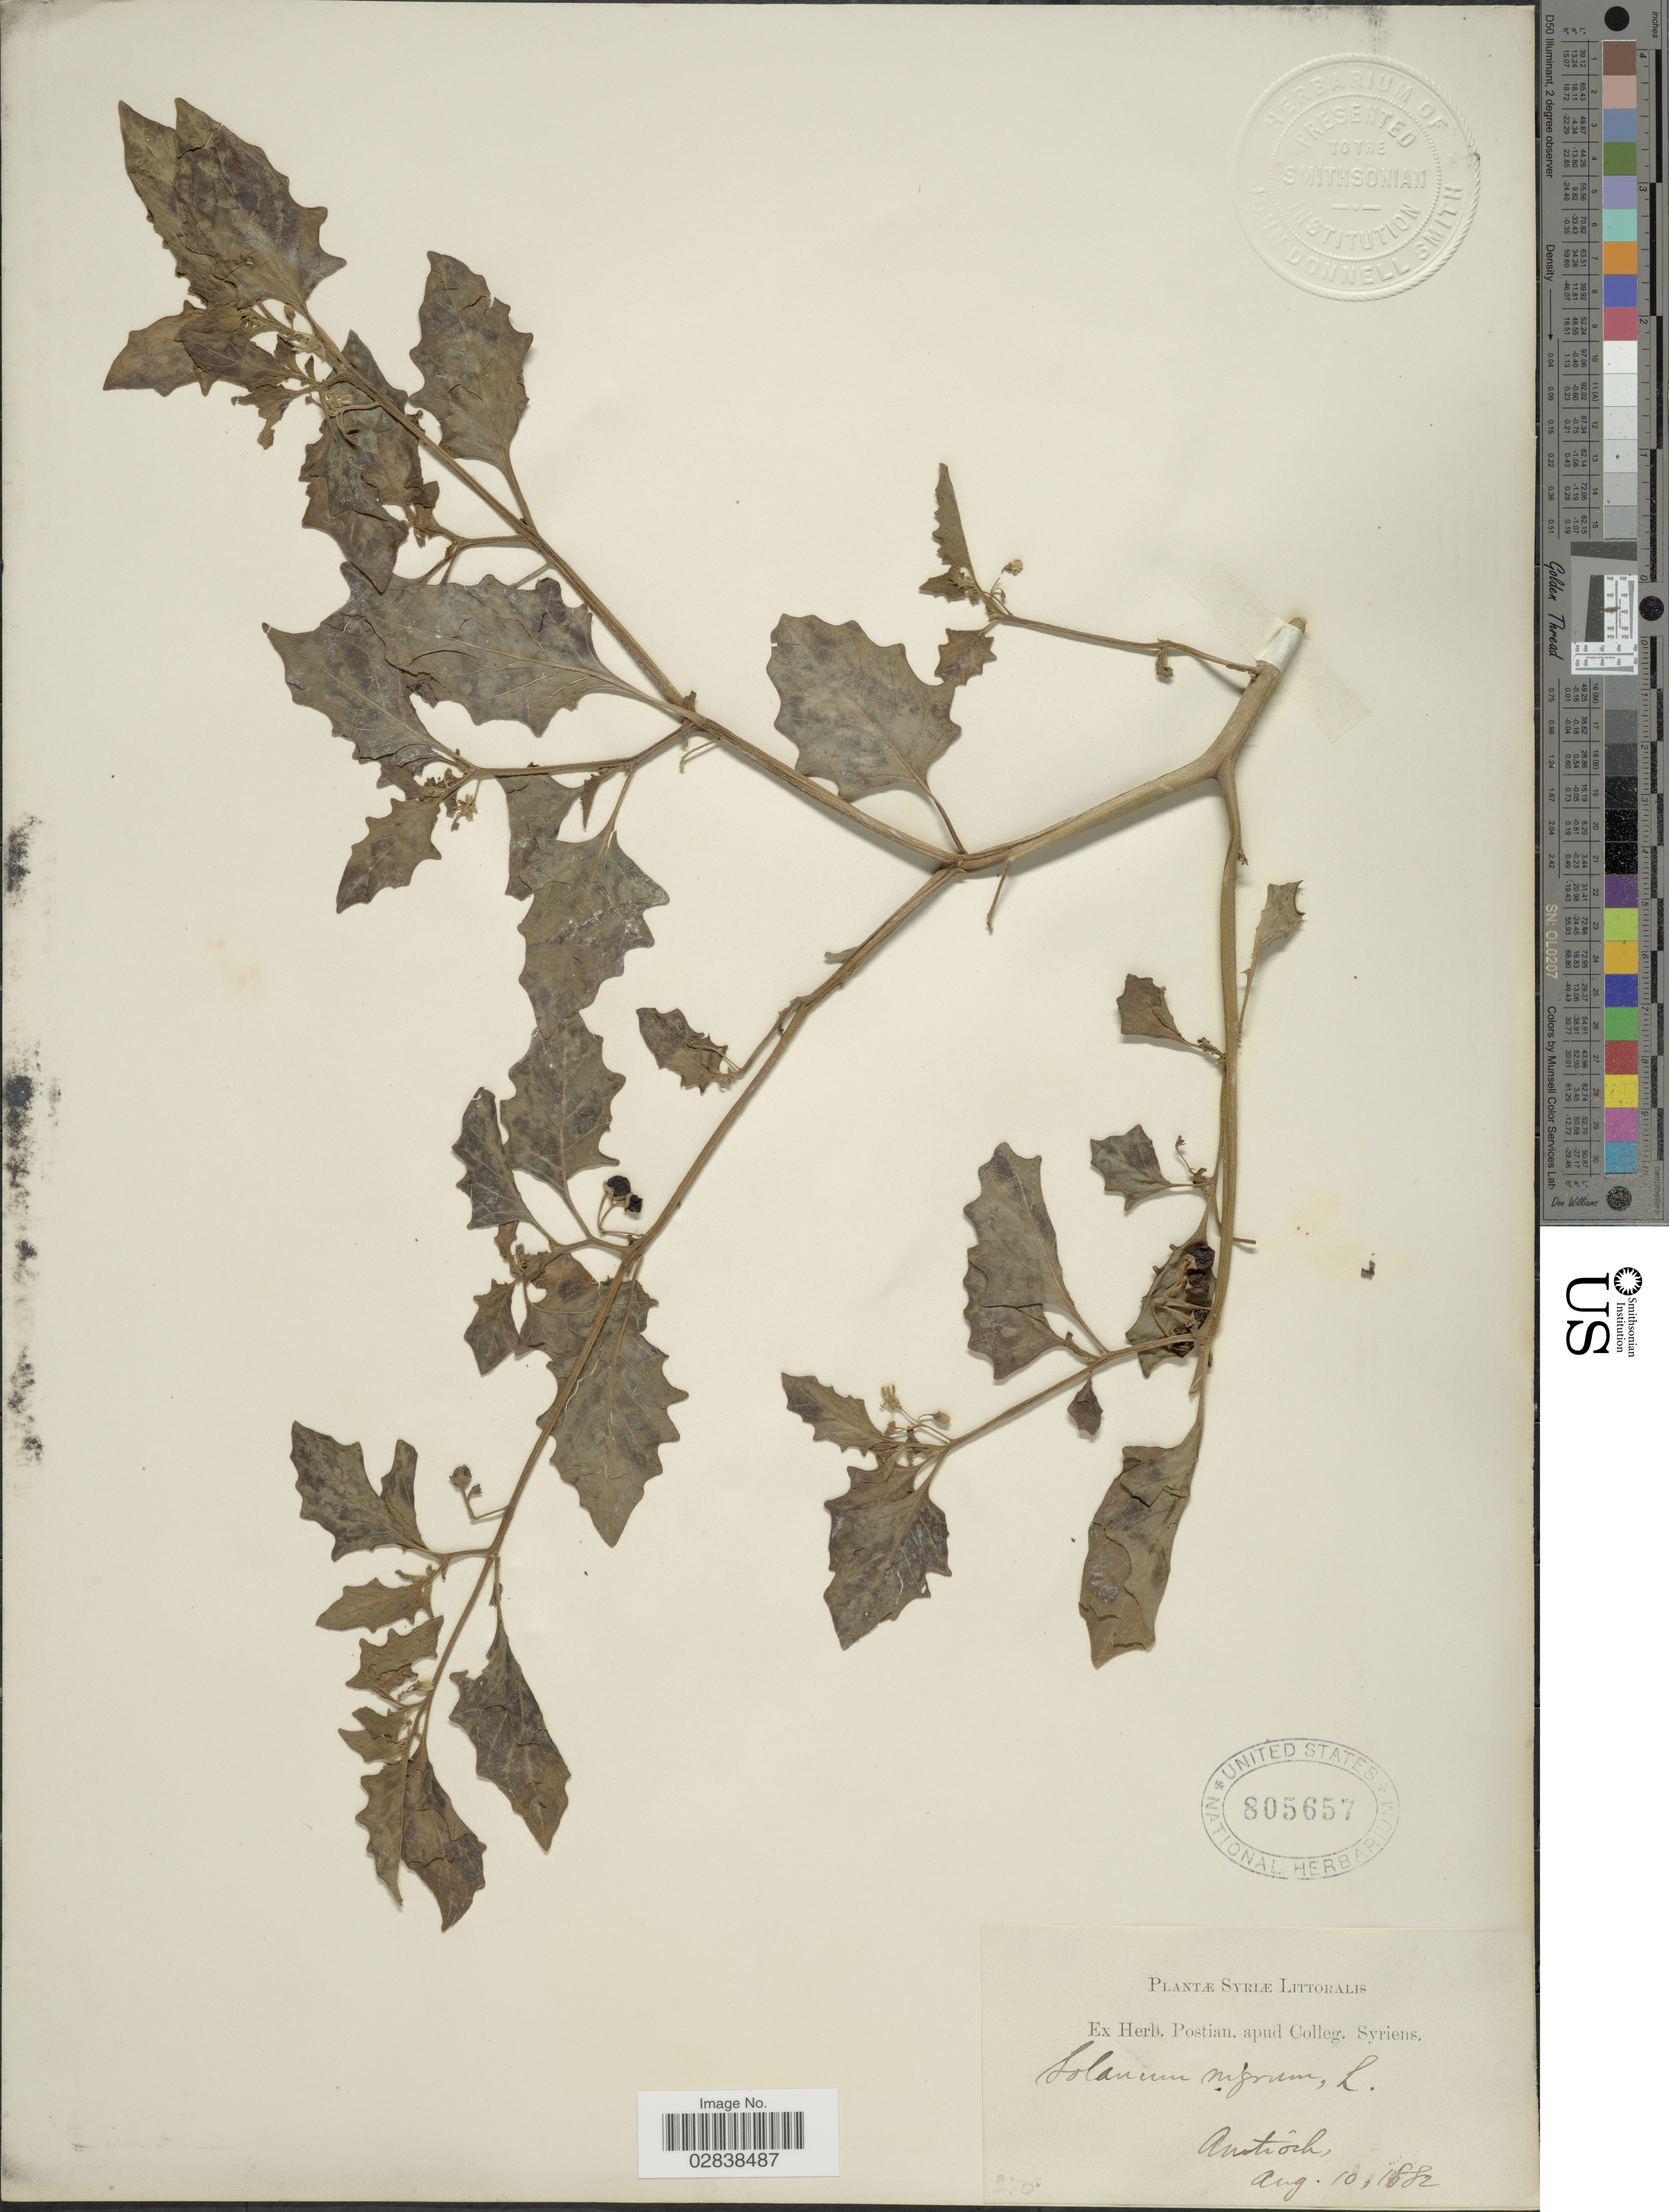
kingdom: Plantae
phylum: Tracheophyta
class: Magnoliopsida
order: Solanales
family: Solanaceae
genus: Solanum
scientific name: Solanum nigrum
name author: L.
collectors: ex herb. Postian. apud Colleg. Syriens. Protest. USE "Fannie P. A. Shepard" (10308853) AS PRIMARY COLLECTOR INSTEAD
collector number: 270*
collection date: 1882-08-10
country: Syria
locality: Syriae Littoralis, Antioch [interpreted].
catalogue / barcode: US 805657